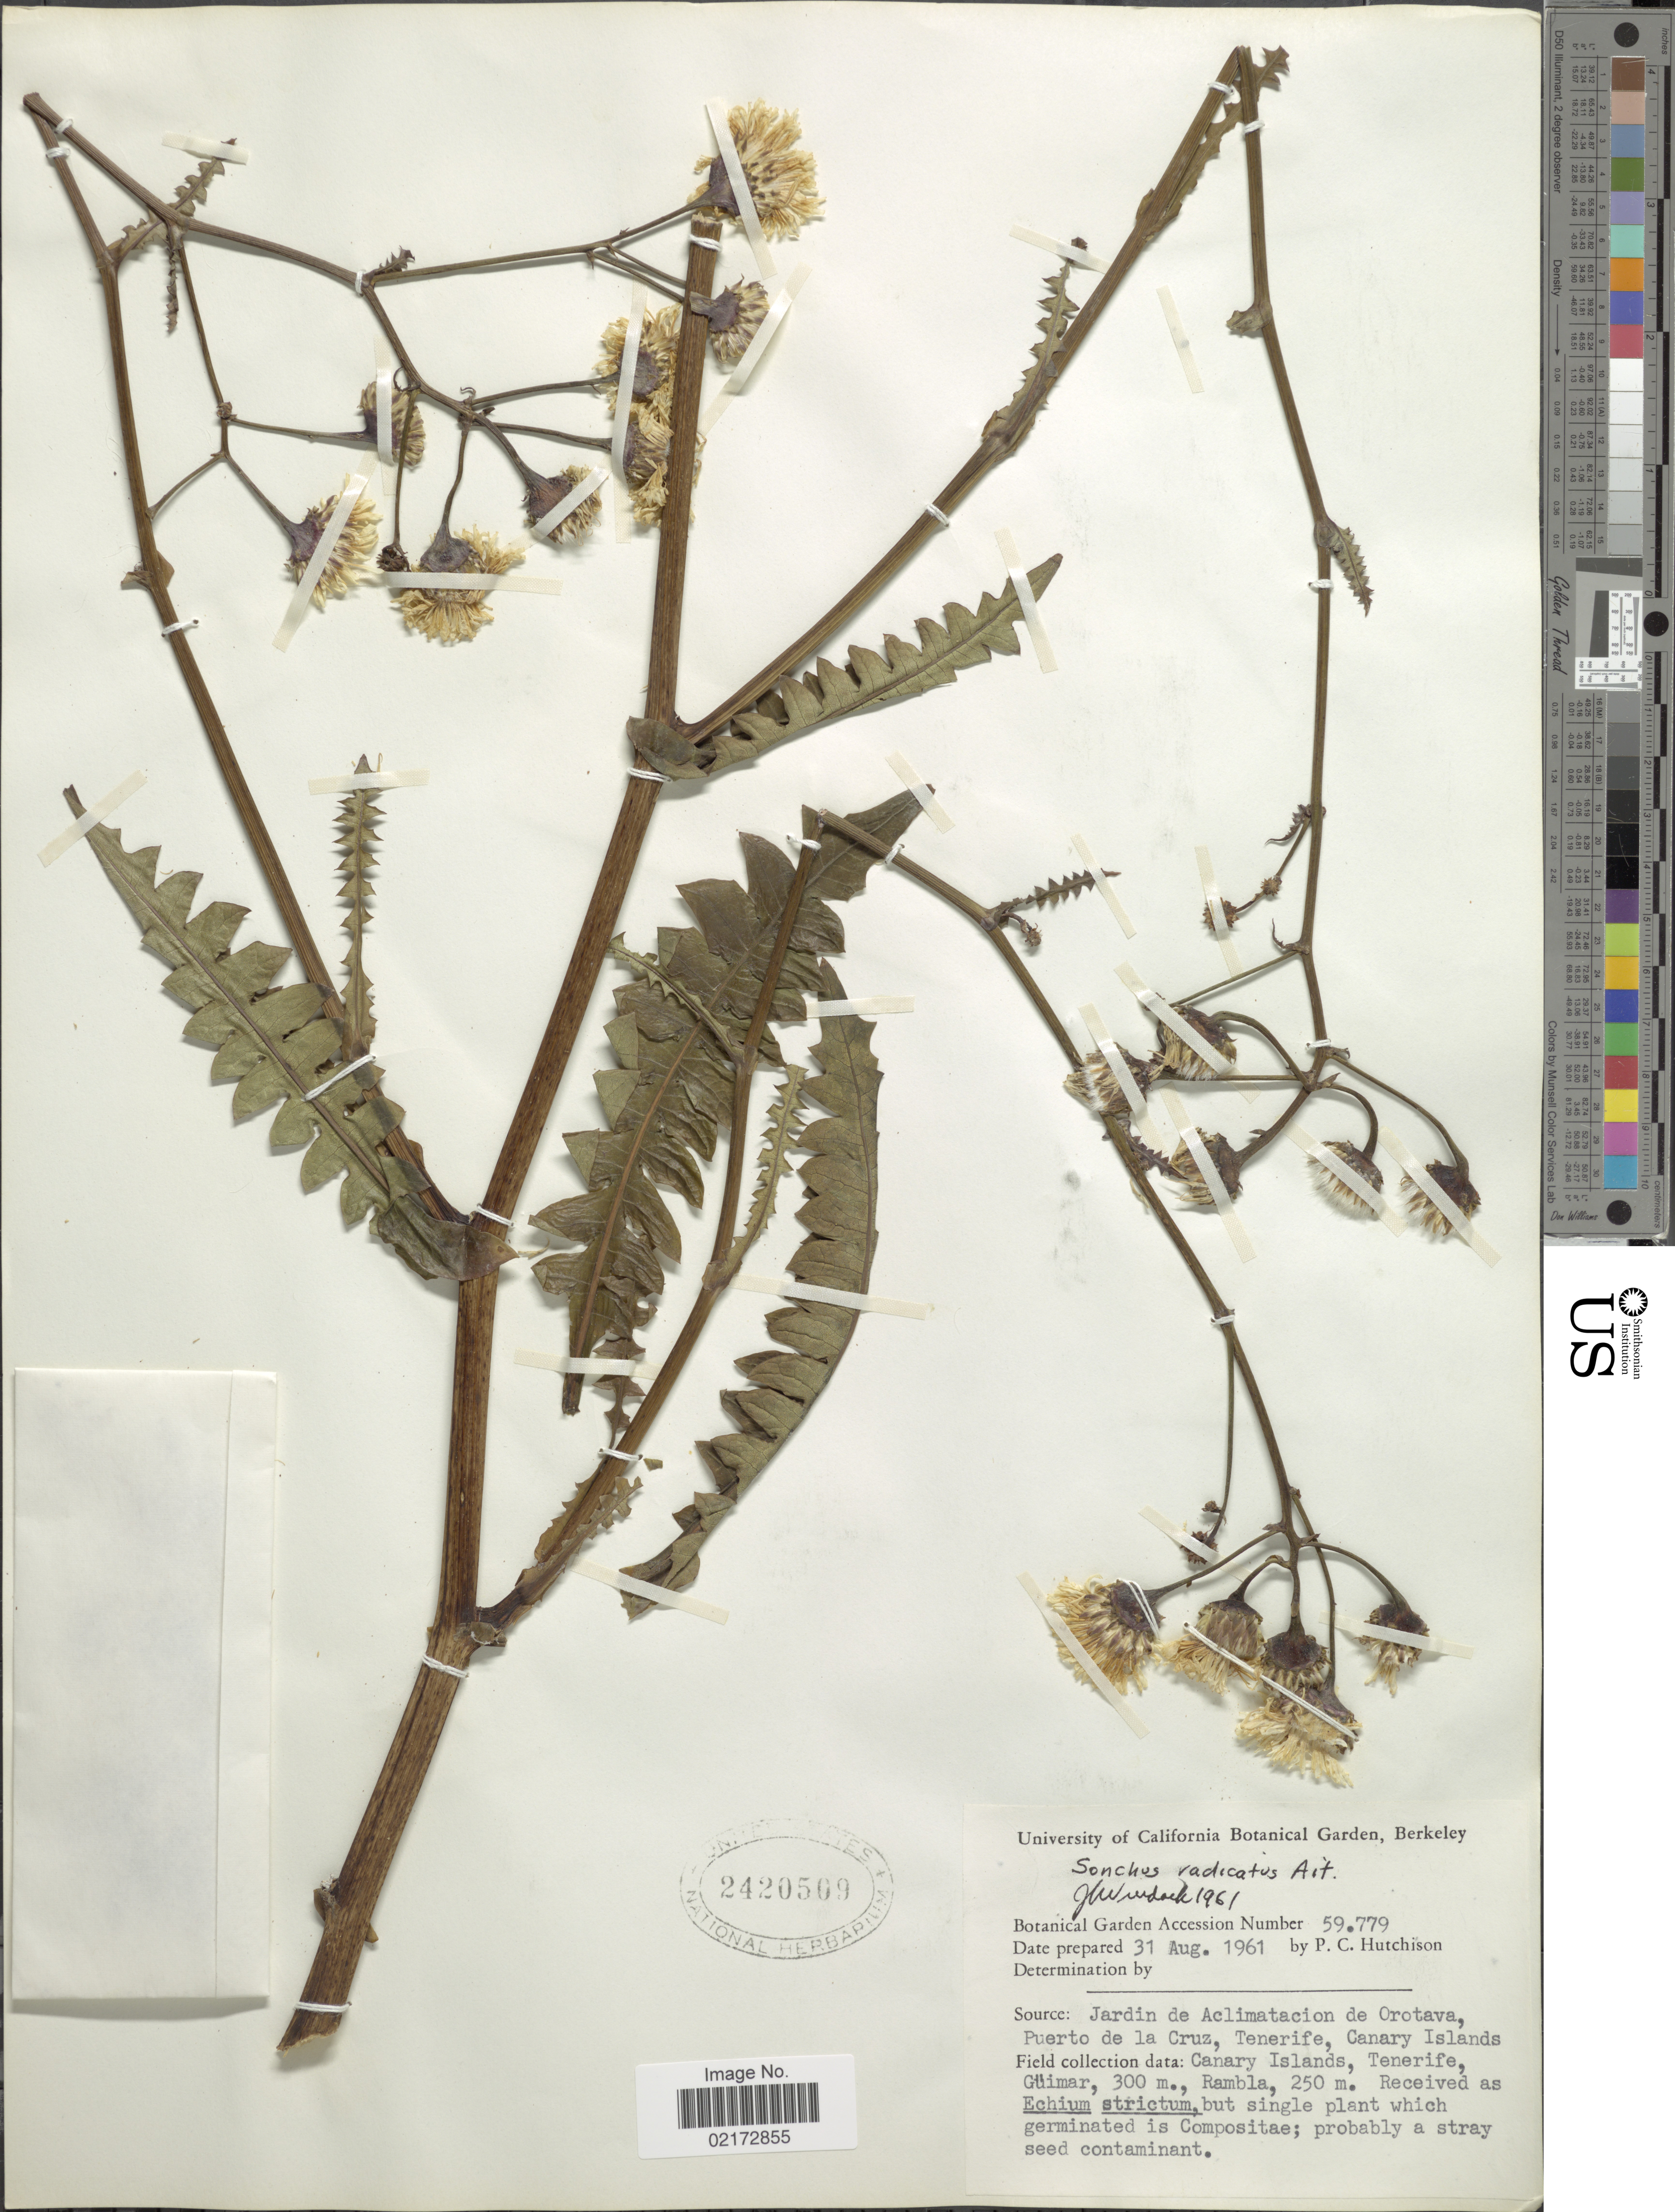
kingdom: Plantae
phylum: Tracheophyta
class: Magnoliopsida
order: Asterales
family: Asteraceae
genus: Sonchus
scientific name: Sonchus radicatus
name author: Aiton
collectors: P. C. Hutchison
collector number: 59779?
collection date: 1961-08-31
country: United States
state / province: California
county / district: Alameda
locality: University of California Botanical Garden, Berkeley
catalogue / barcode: US 2420509